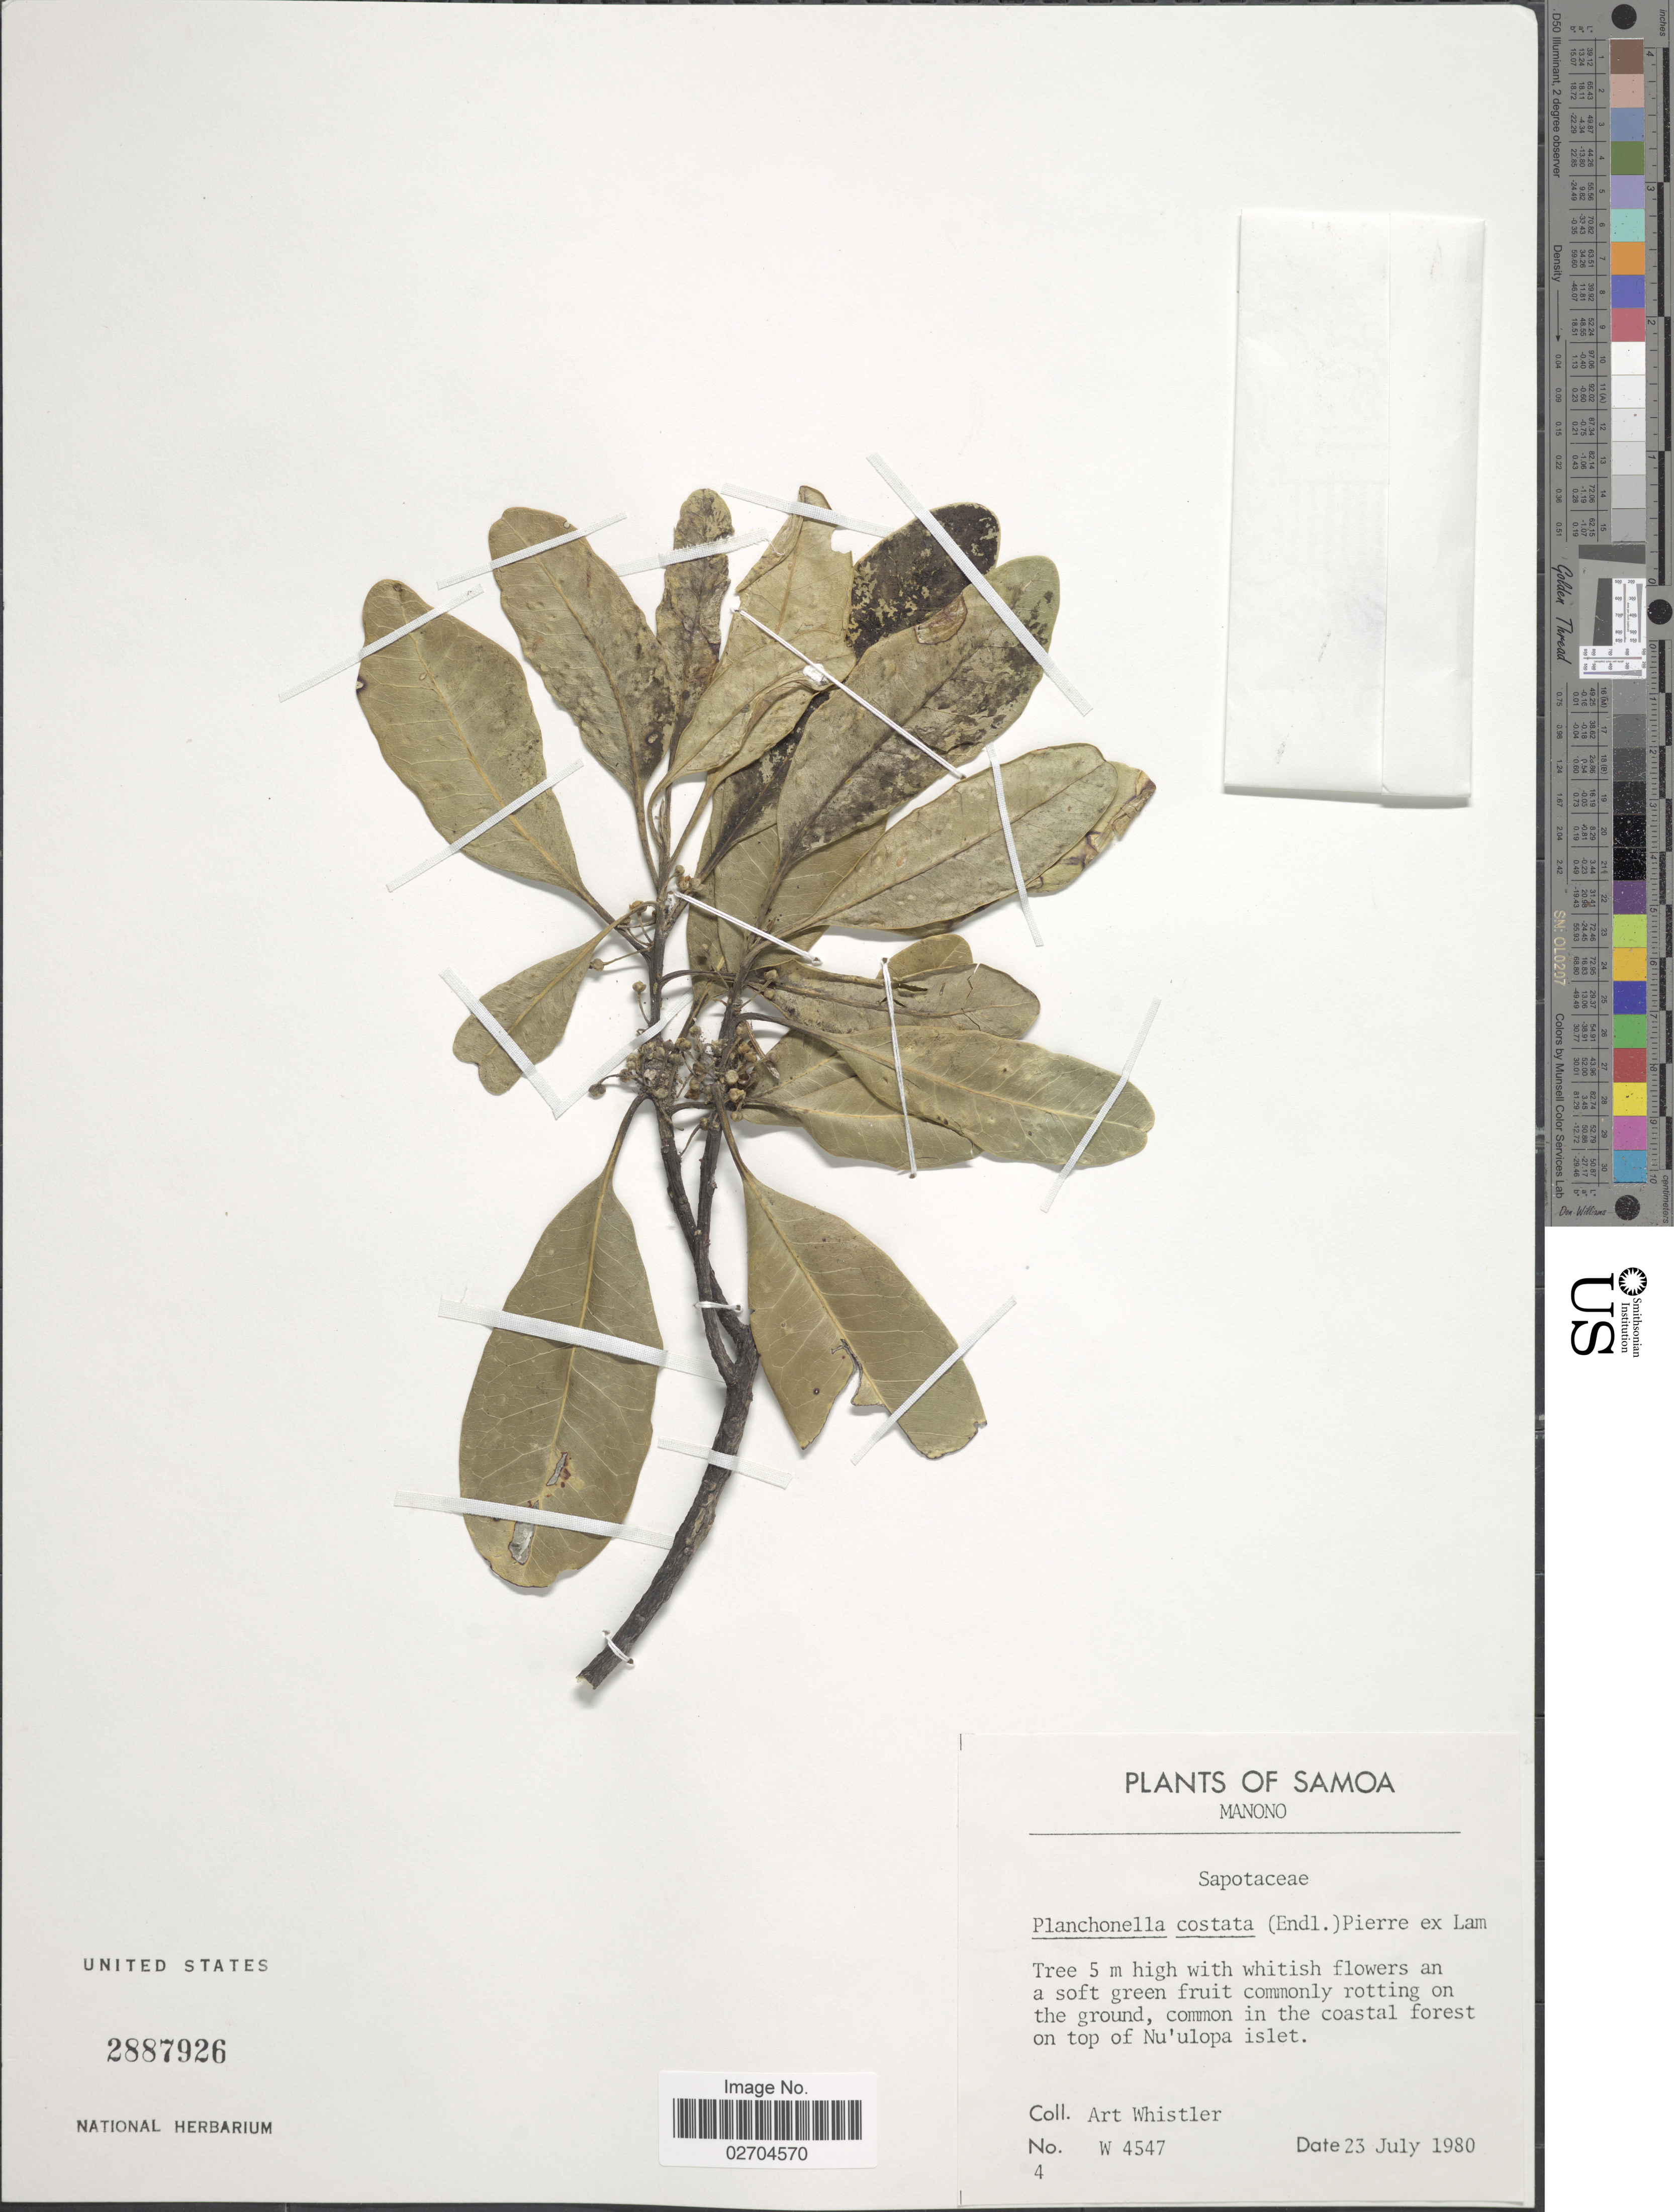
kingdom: Plantae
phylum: Tracheophyta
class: Magnoliopsida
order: Ericales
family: Sapotaceae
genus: Planchonella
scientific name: Planchonella costata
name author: (Endl.) Pierre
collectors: A. Whistler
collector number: W 4547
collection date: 1980-07-23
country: Samoa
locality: Samoa. Manono, on top of Nu'ulopa islet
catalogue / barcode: US 2887926